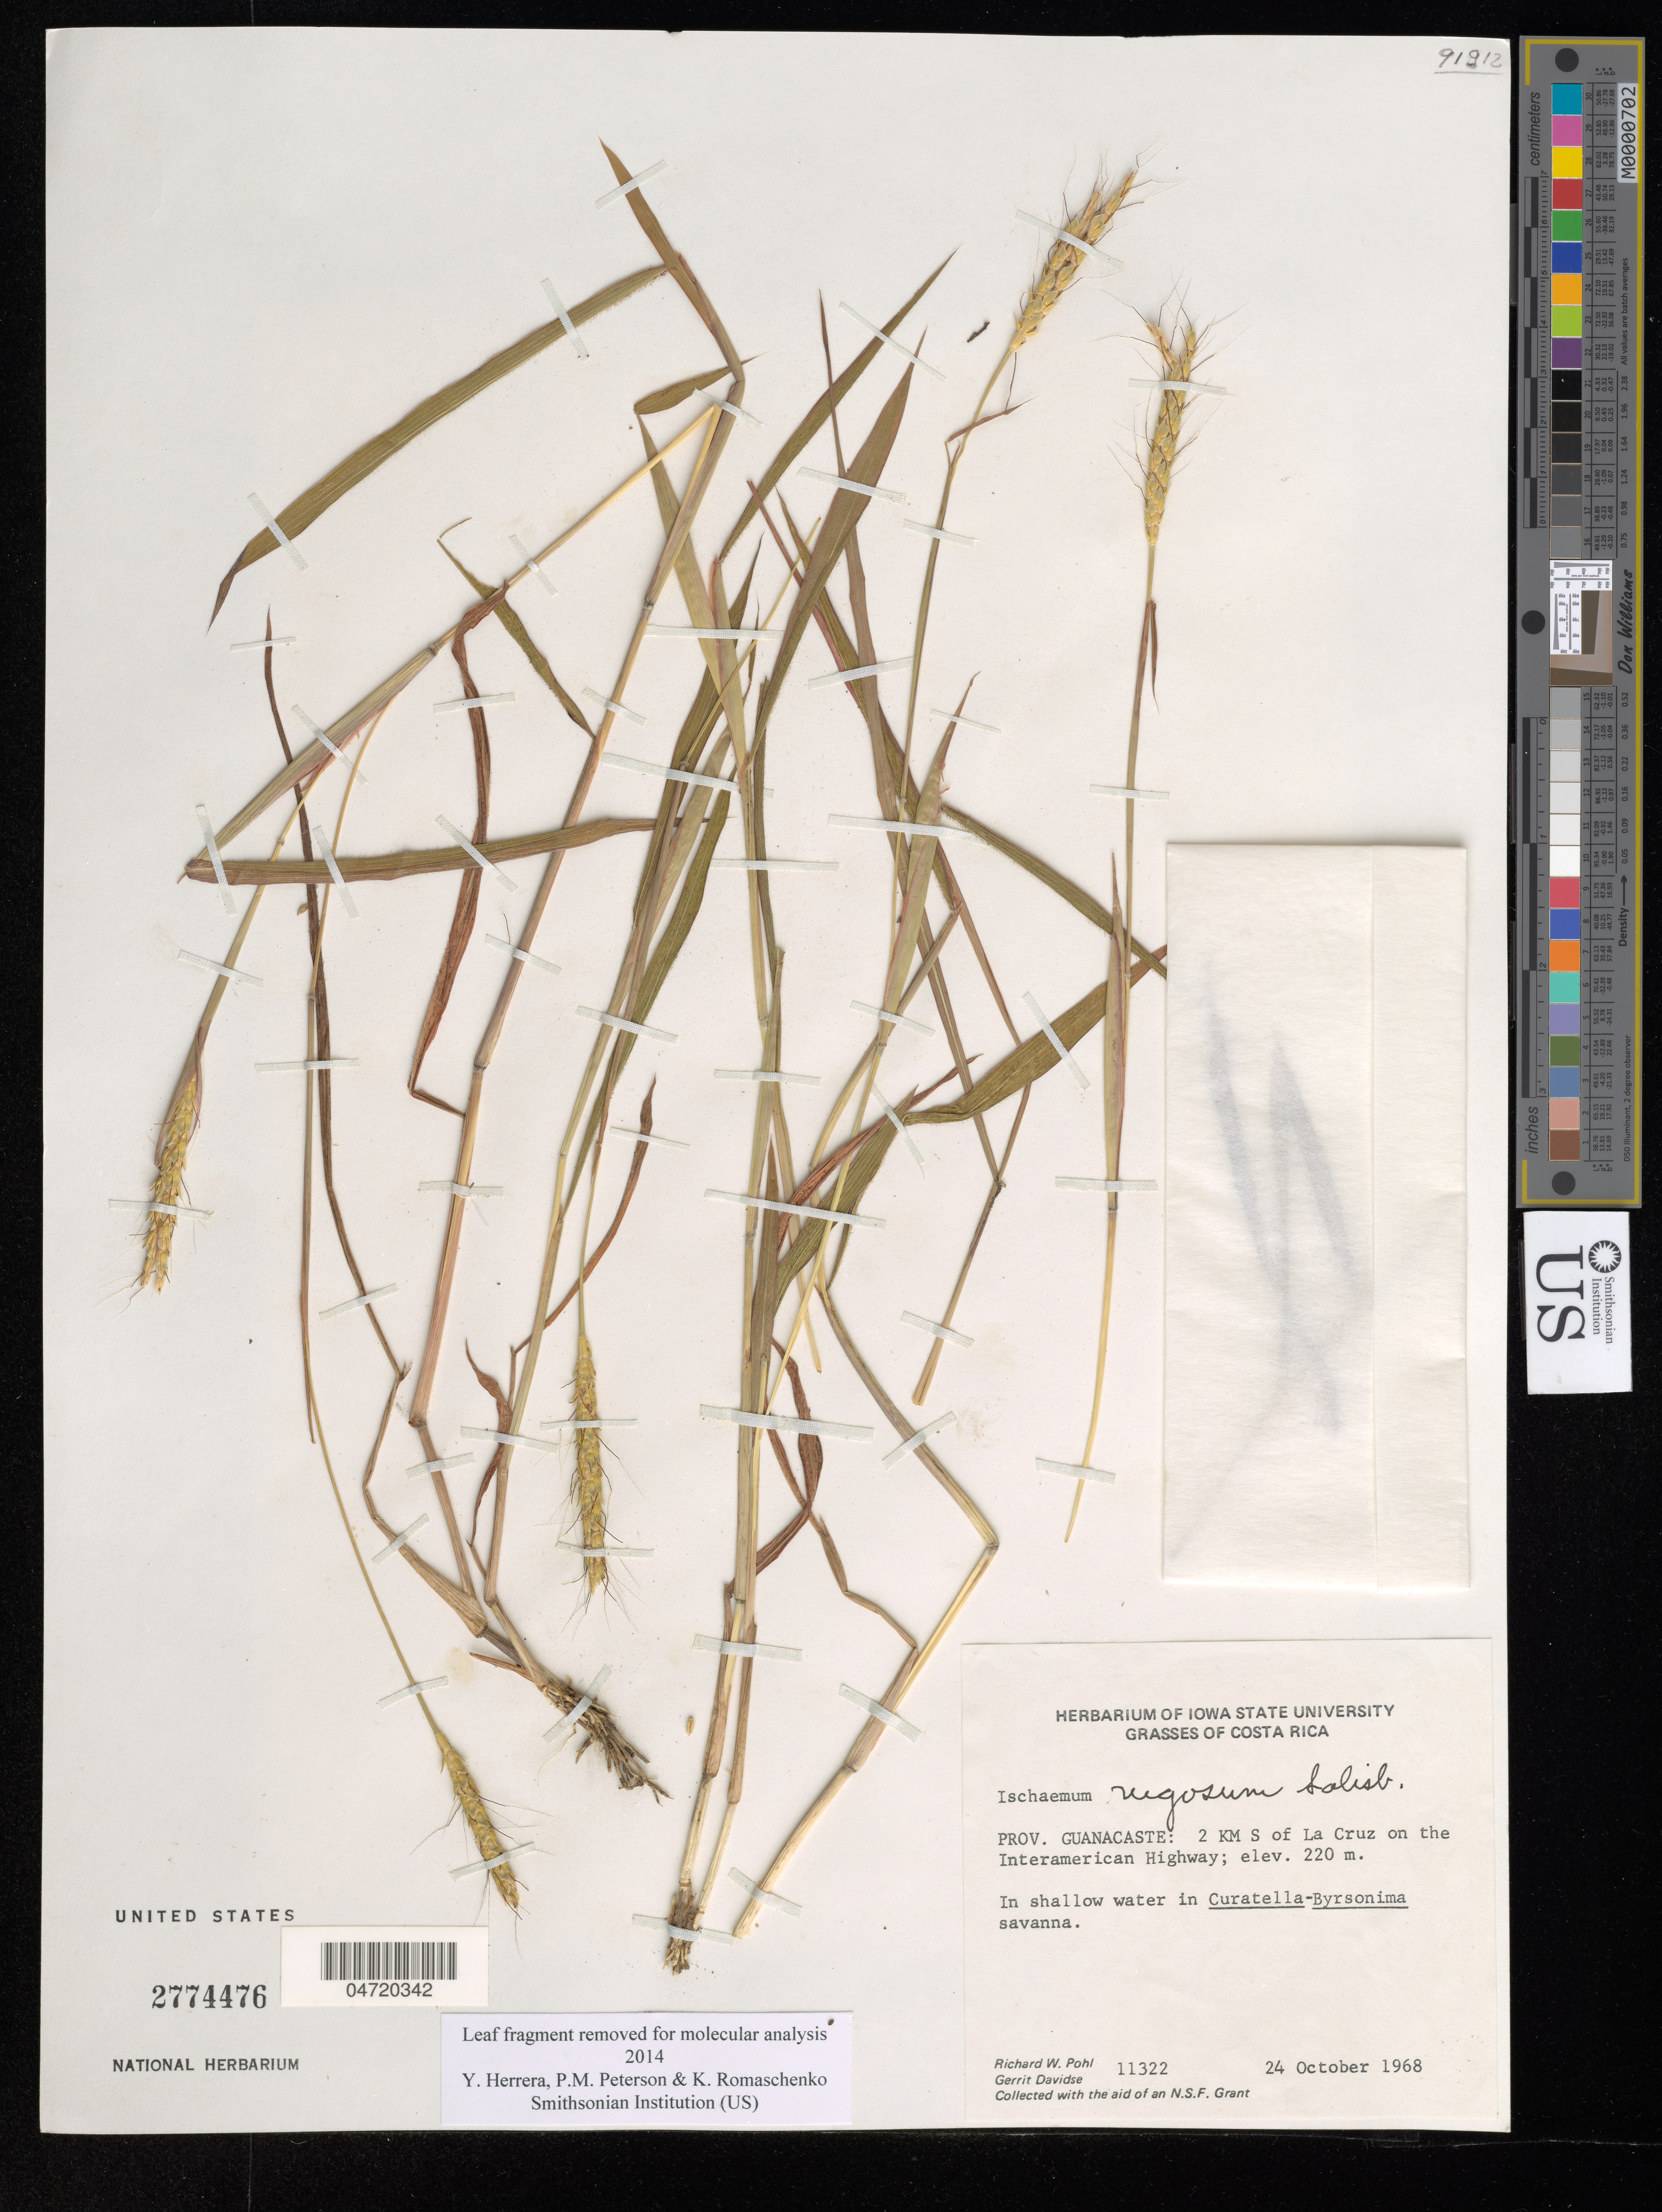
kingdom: Plantae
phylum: Tracheophyta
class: Liliopsida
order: Poales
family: Poaceae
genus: Ischaemum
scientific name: Ischaemum rugosum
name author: Salisb.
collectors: R. W. Pohl & G. Davidse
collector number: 11322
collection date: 1968-10-24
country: Costa Rica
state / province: Guanacaste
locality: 2 KM S of La Cruz on the Interamerican Highway.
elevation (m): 220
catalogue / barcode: US 2774476